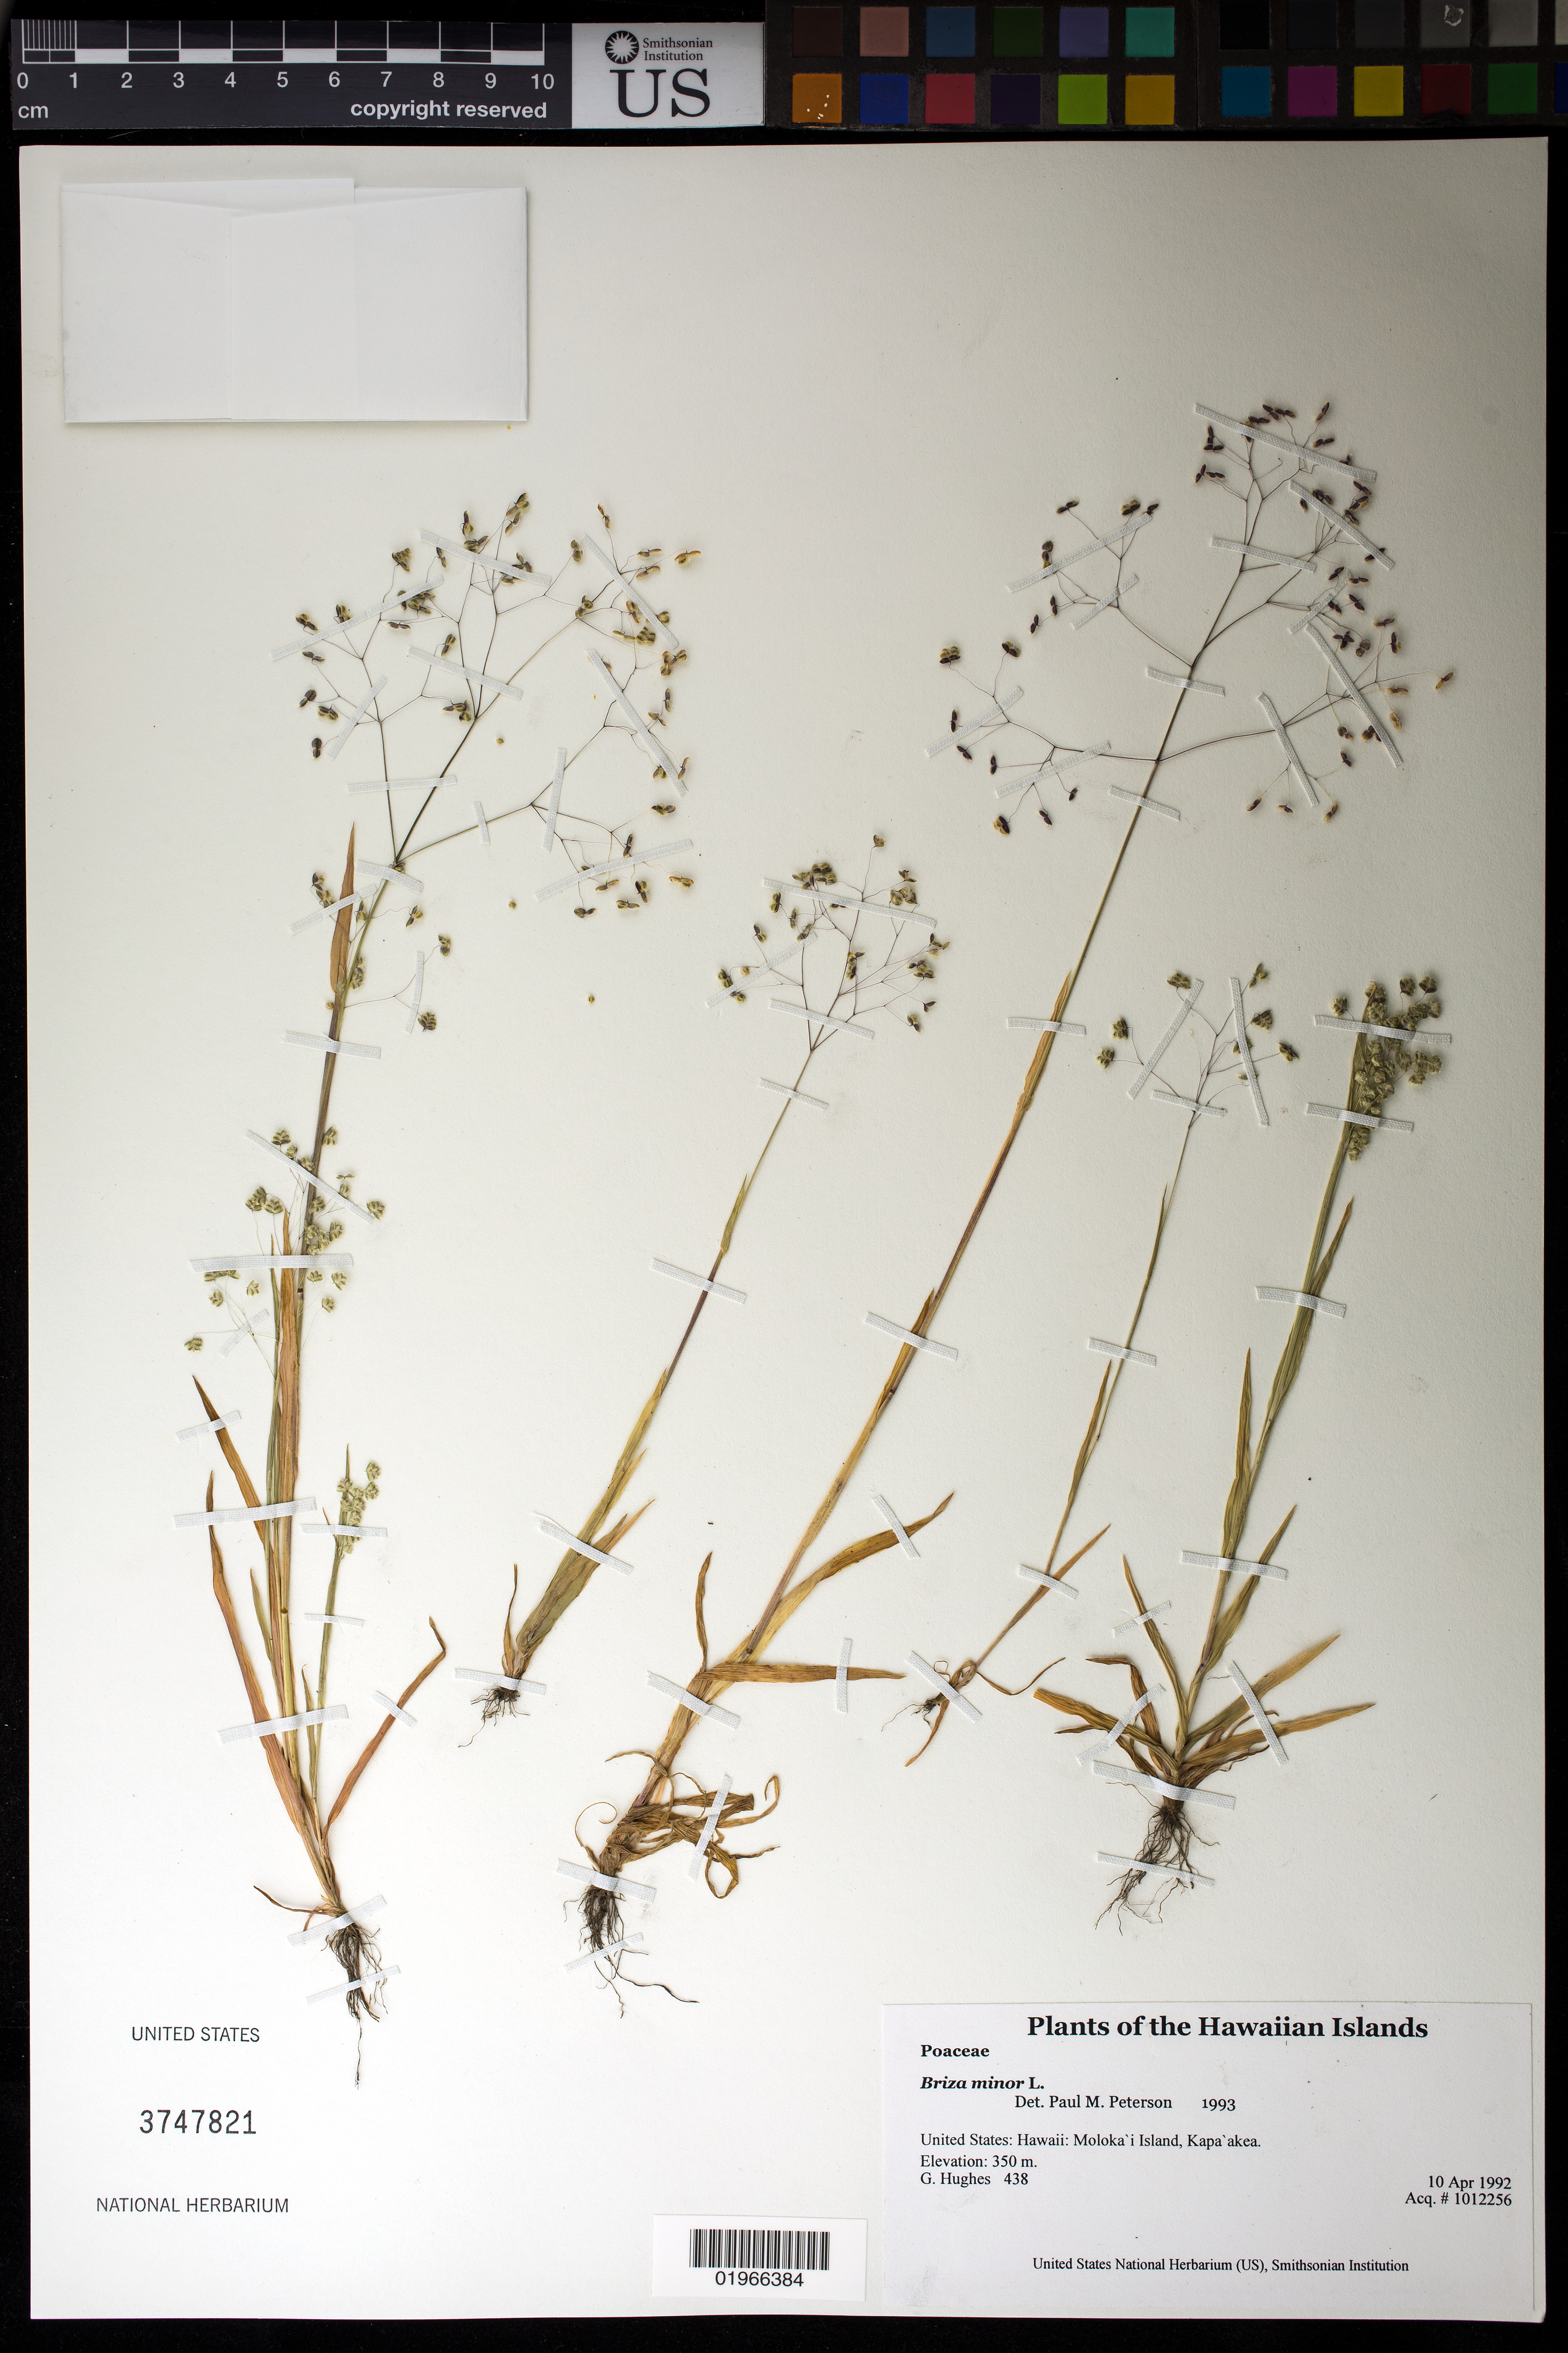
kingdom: Plantae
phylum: Tracheophyta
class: Liliopsida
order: Poales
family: Poaceae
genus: Briza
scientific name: Briza minor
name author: L.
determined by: Peterson, Paul M., (BOT), Smithsonian Institution - National Museum of Natural History (UNITED STATES)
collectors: G. Hughes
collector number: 438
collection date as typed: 4-10-92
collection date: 1992-04-10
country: United States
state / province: Hawaii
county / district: Maui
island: Moloka'i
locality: Kapa'akea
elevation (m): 350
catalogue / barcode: US 3747821